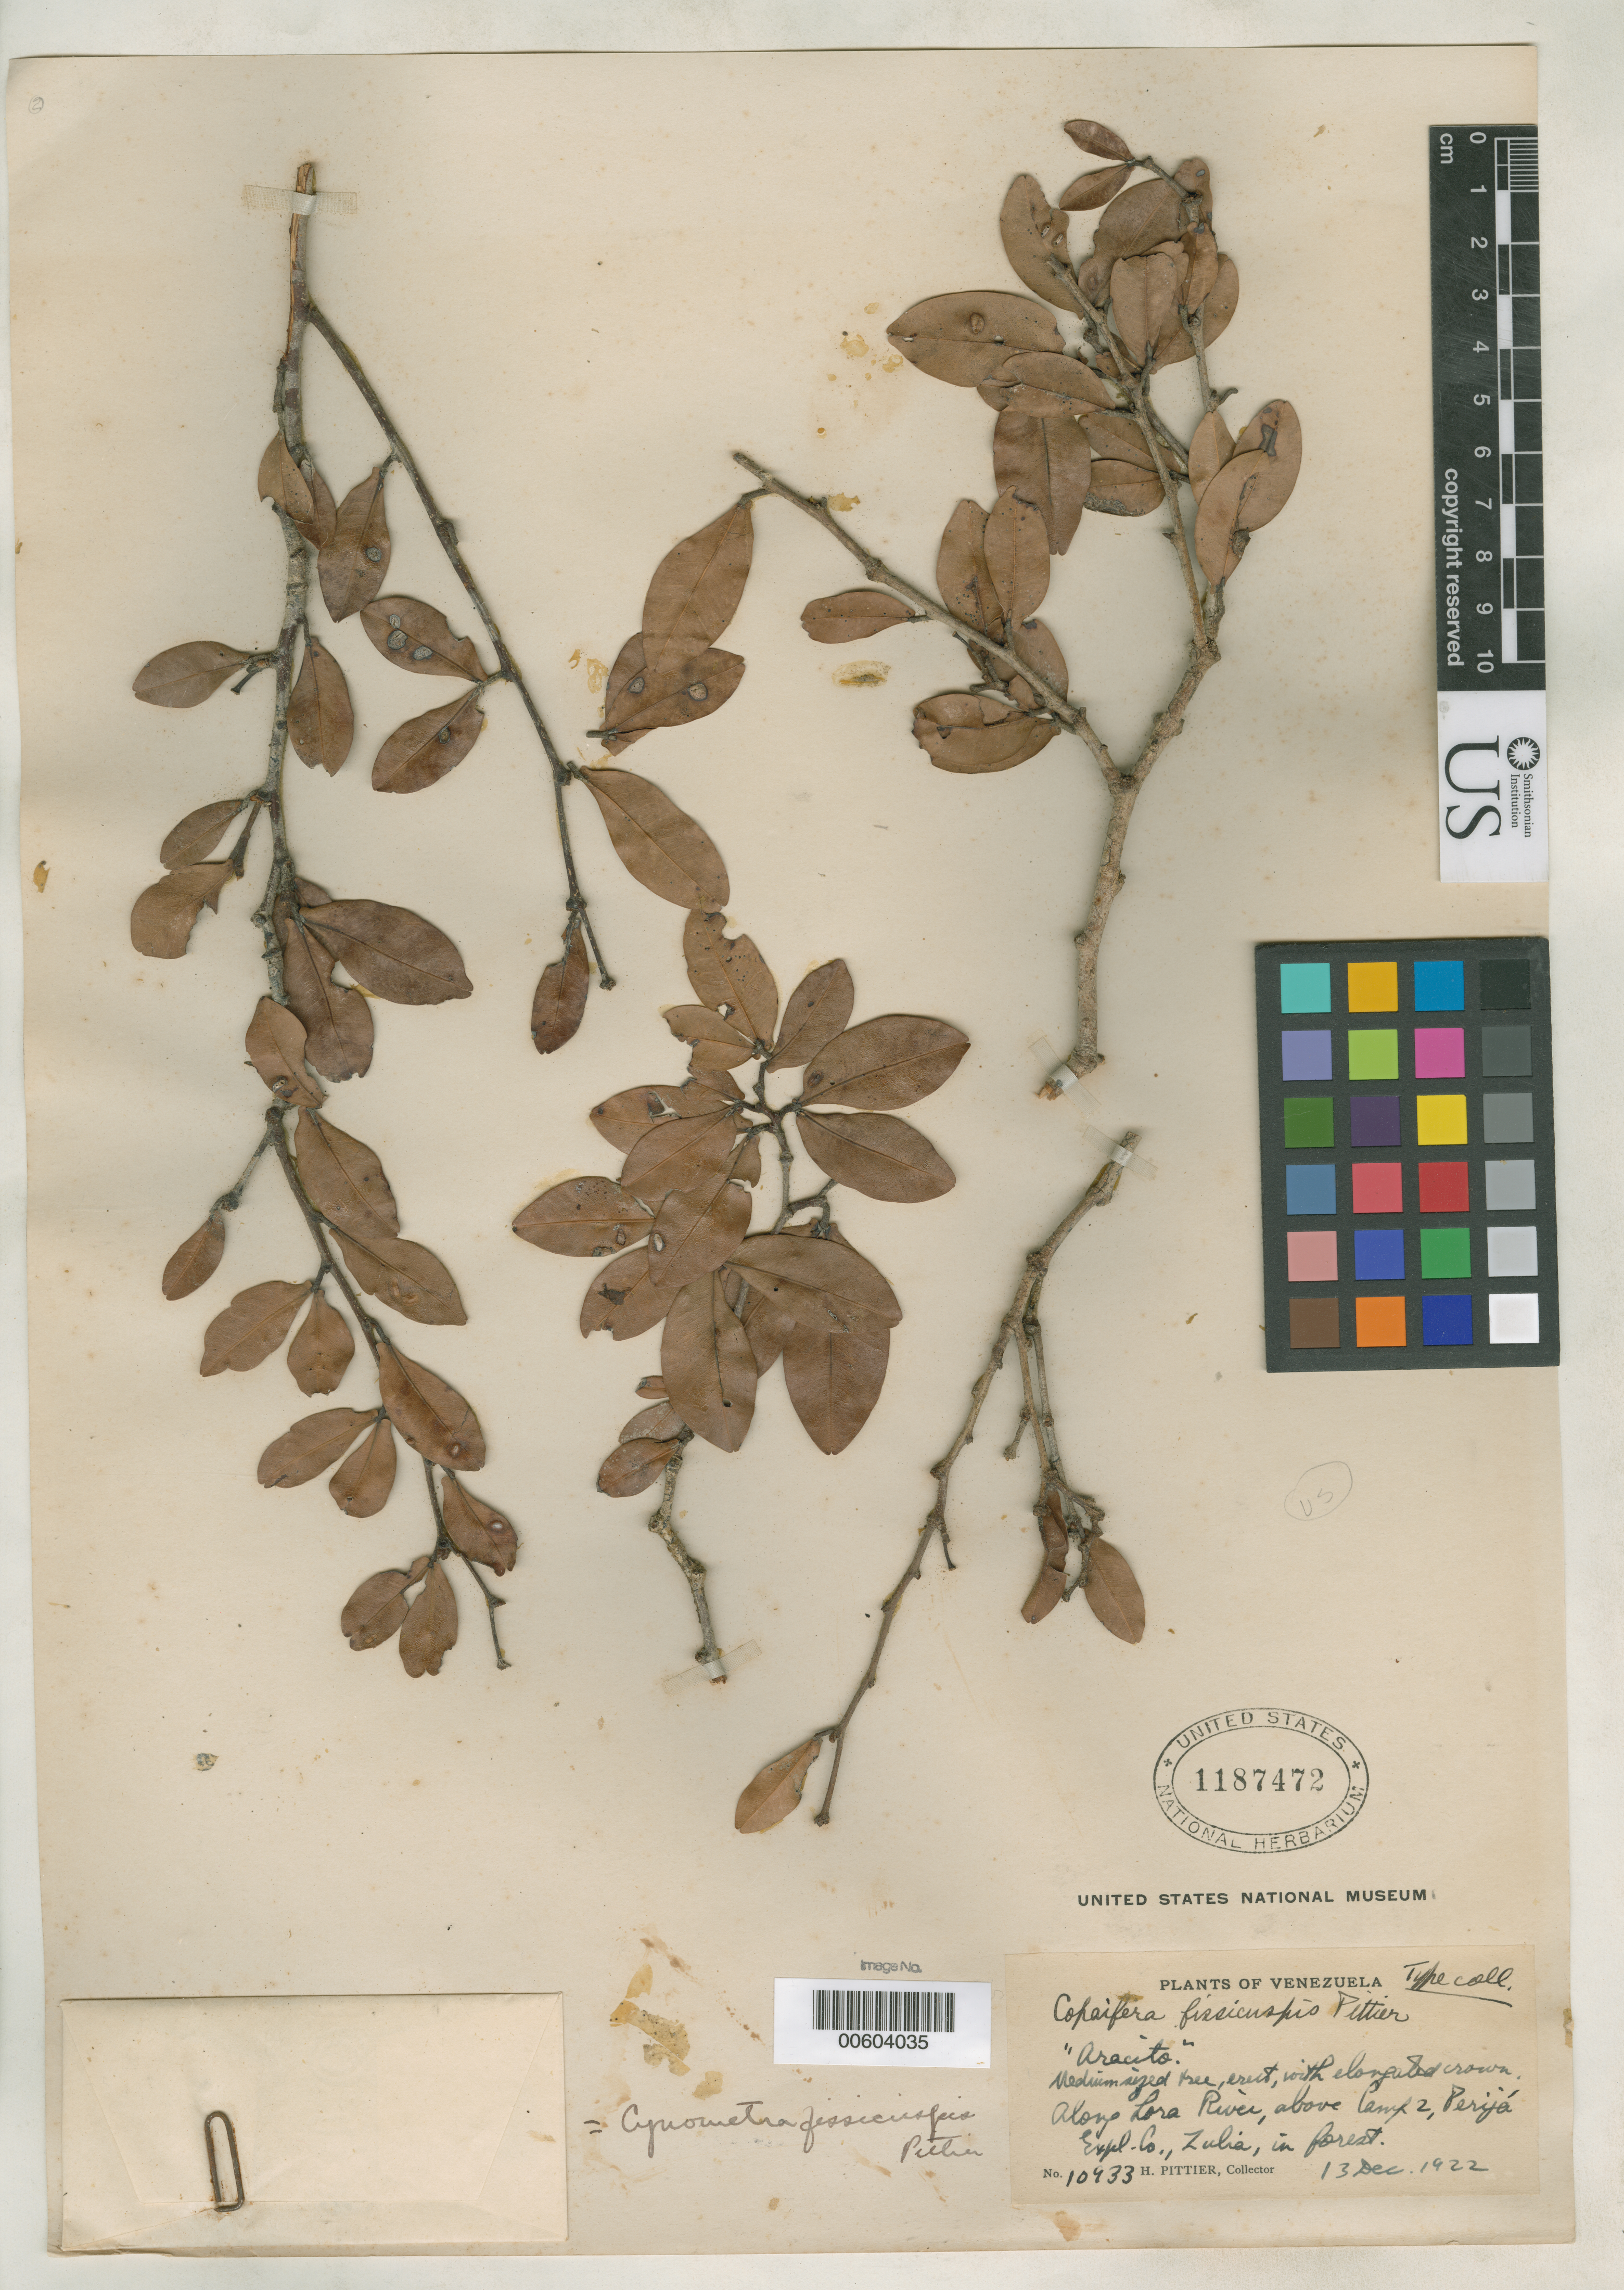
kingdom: Plantae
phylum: Tracheophyta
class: Magnoliopsida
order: Fabales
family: Fabaceae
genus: Copaifera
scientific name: Copaifera fissicuspis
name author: Pittier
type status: Type Collection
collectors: H. F. Pittier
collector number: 10933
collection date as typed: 13 Dec 1922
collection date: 1922-12-13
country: Venezuela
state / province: Zulia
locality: Along Lora River, above Camp 2, Periya Expl. Co.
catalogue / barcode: US 1187472